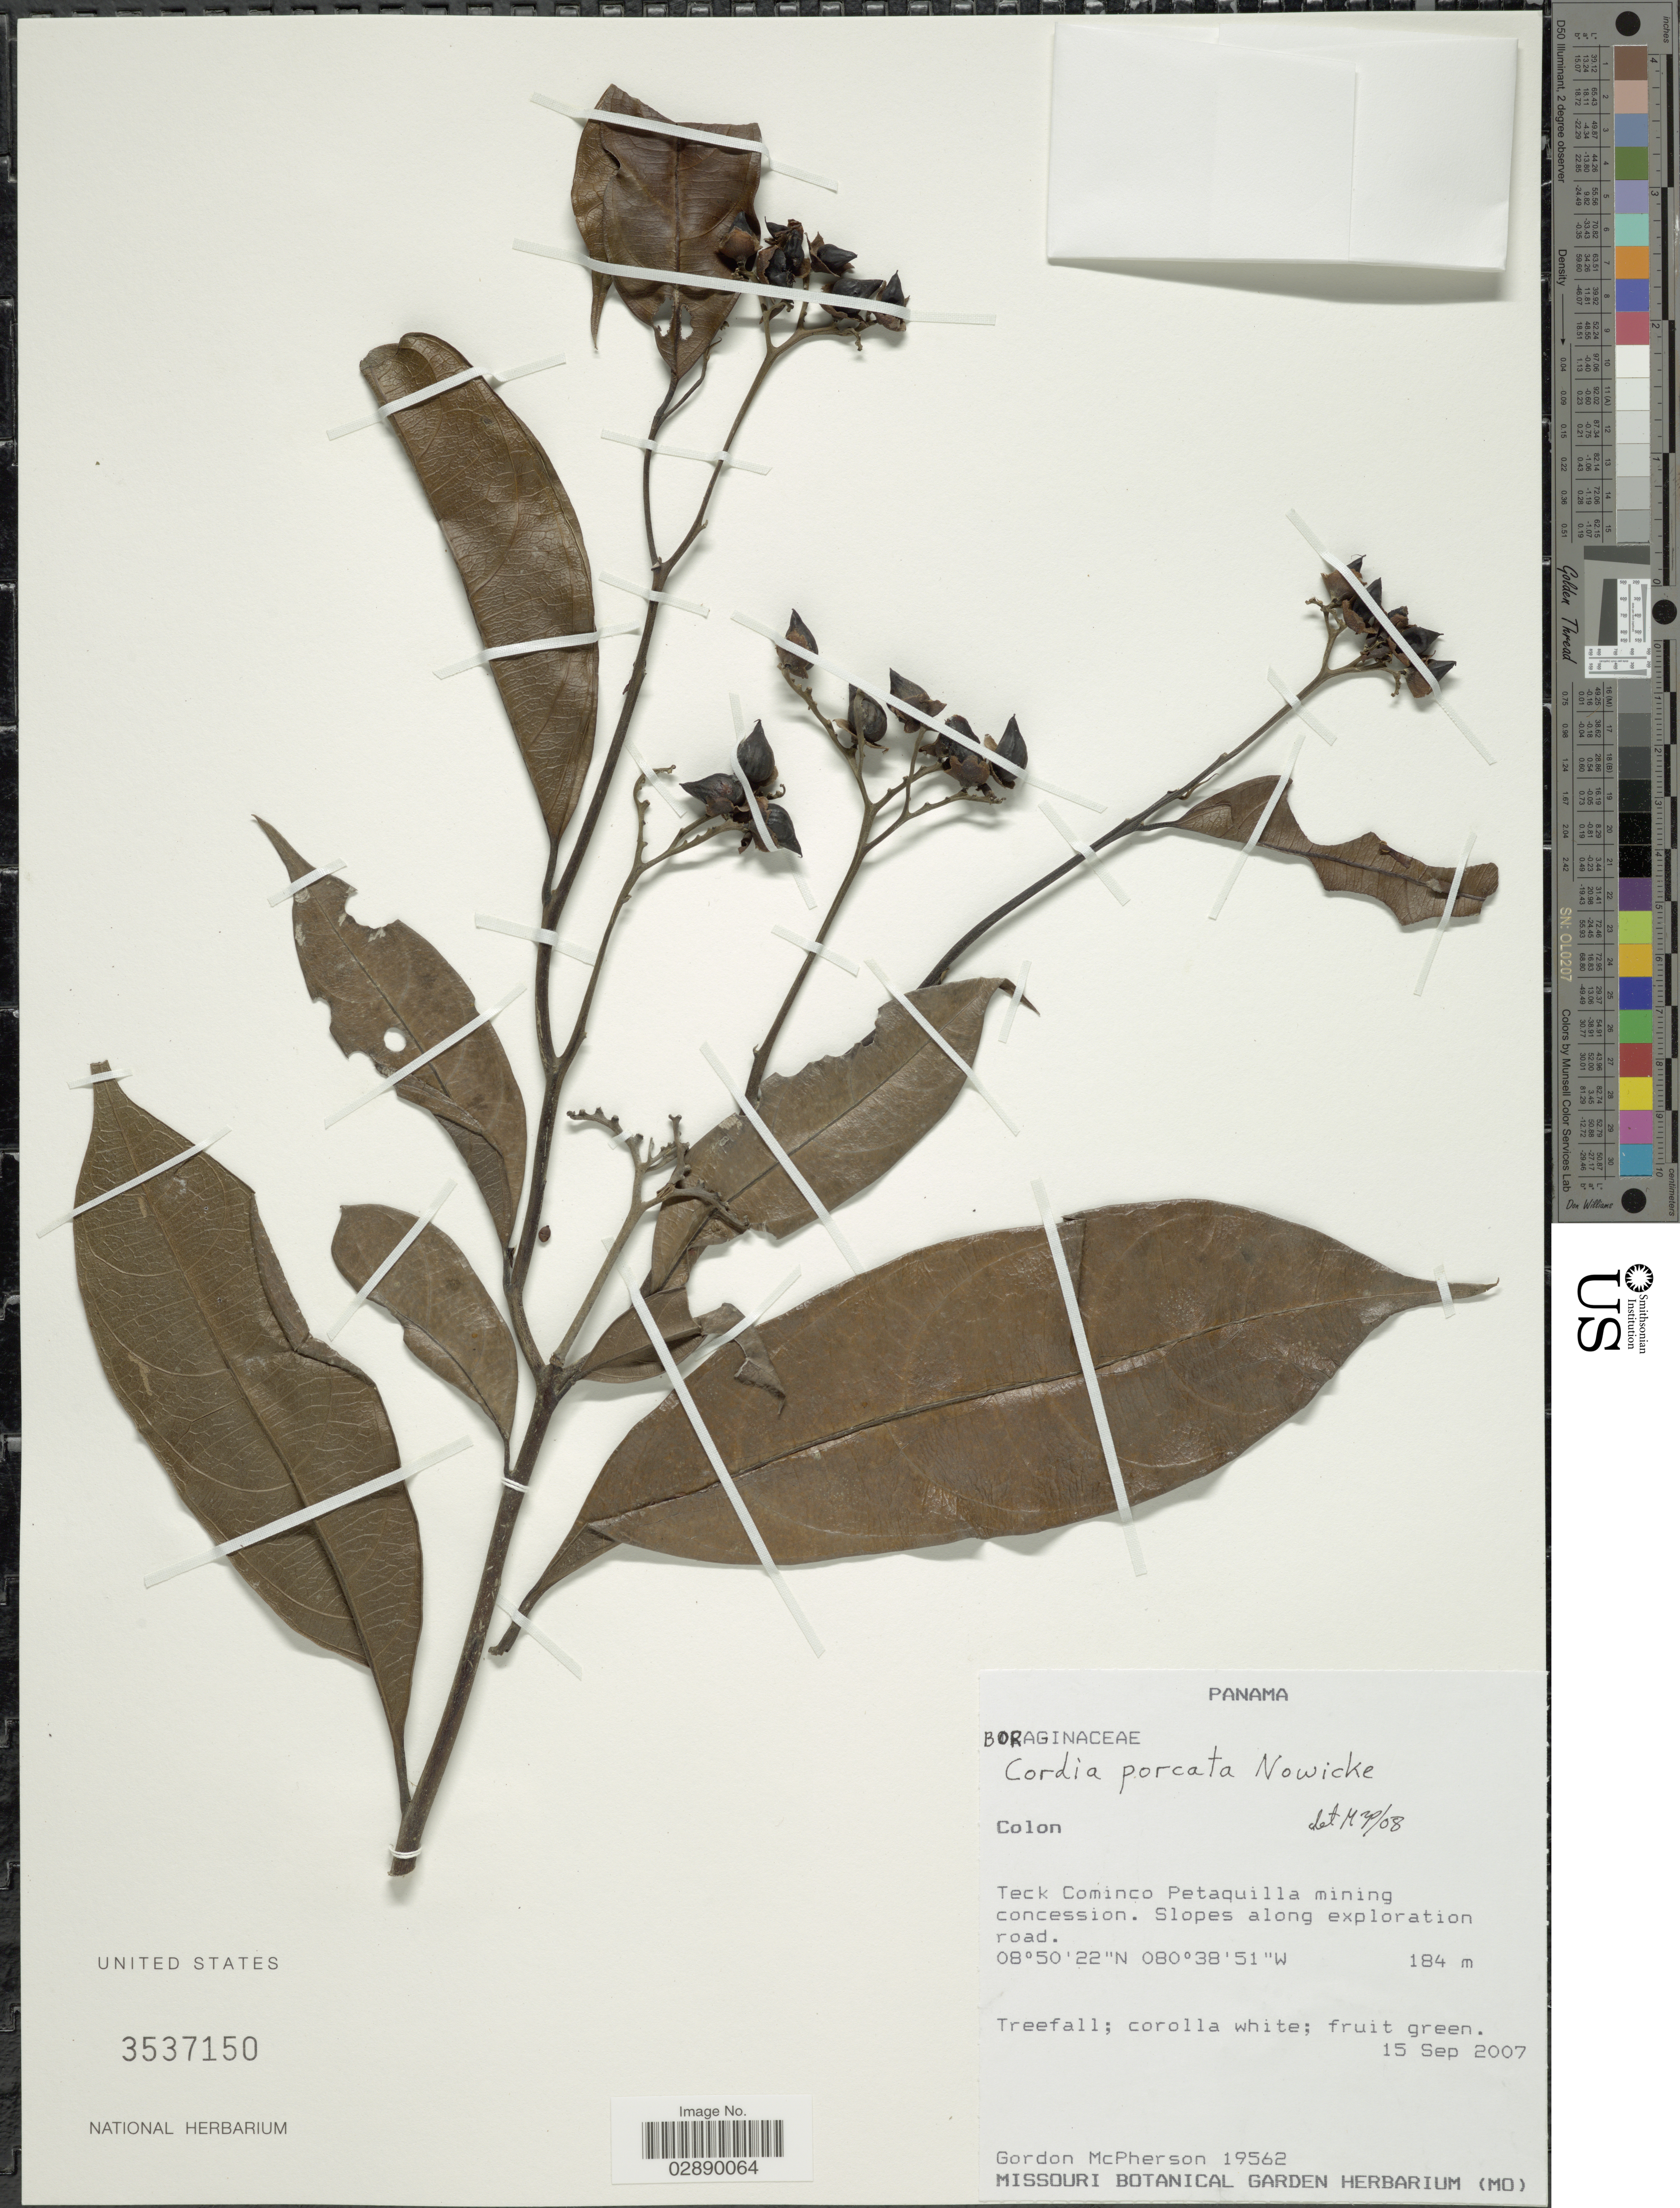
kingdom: Plantae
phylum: Tracheophyta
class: Magnoliopsida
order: Boraginales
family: Cordiaceae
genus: Cordia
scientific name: Cordia porcata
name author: Nowicke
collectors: G. D. McPherson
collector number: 19562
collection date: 2007-09-15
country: Panama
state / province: Colón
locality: Teck Cominco Petaquilla mining concession. Slopes along exploration road.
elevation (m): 184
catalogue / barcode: US 3537150